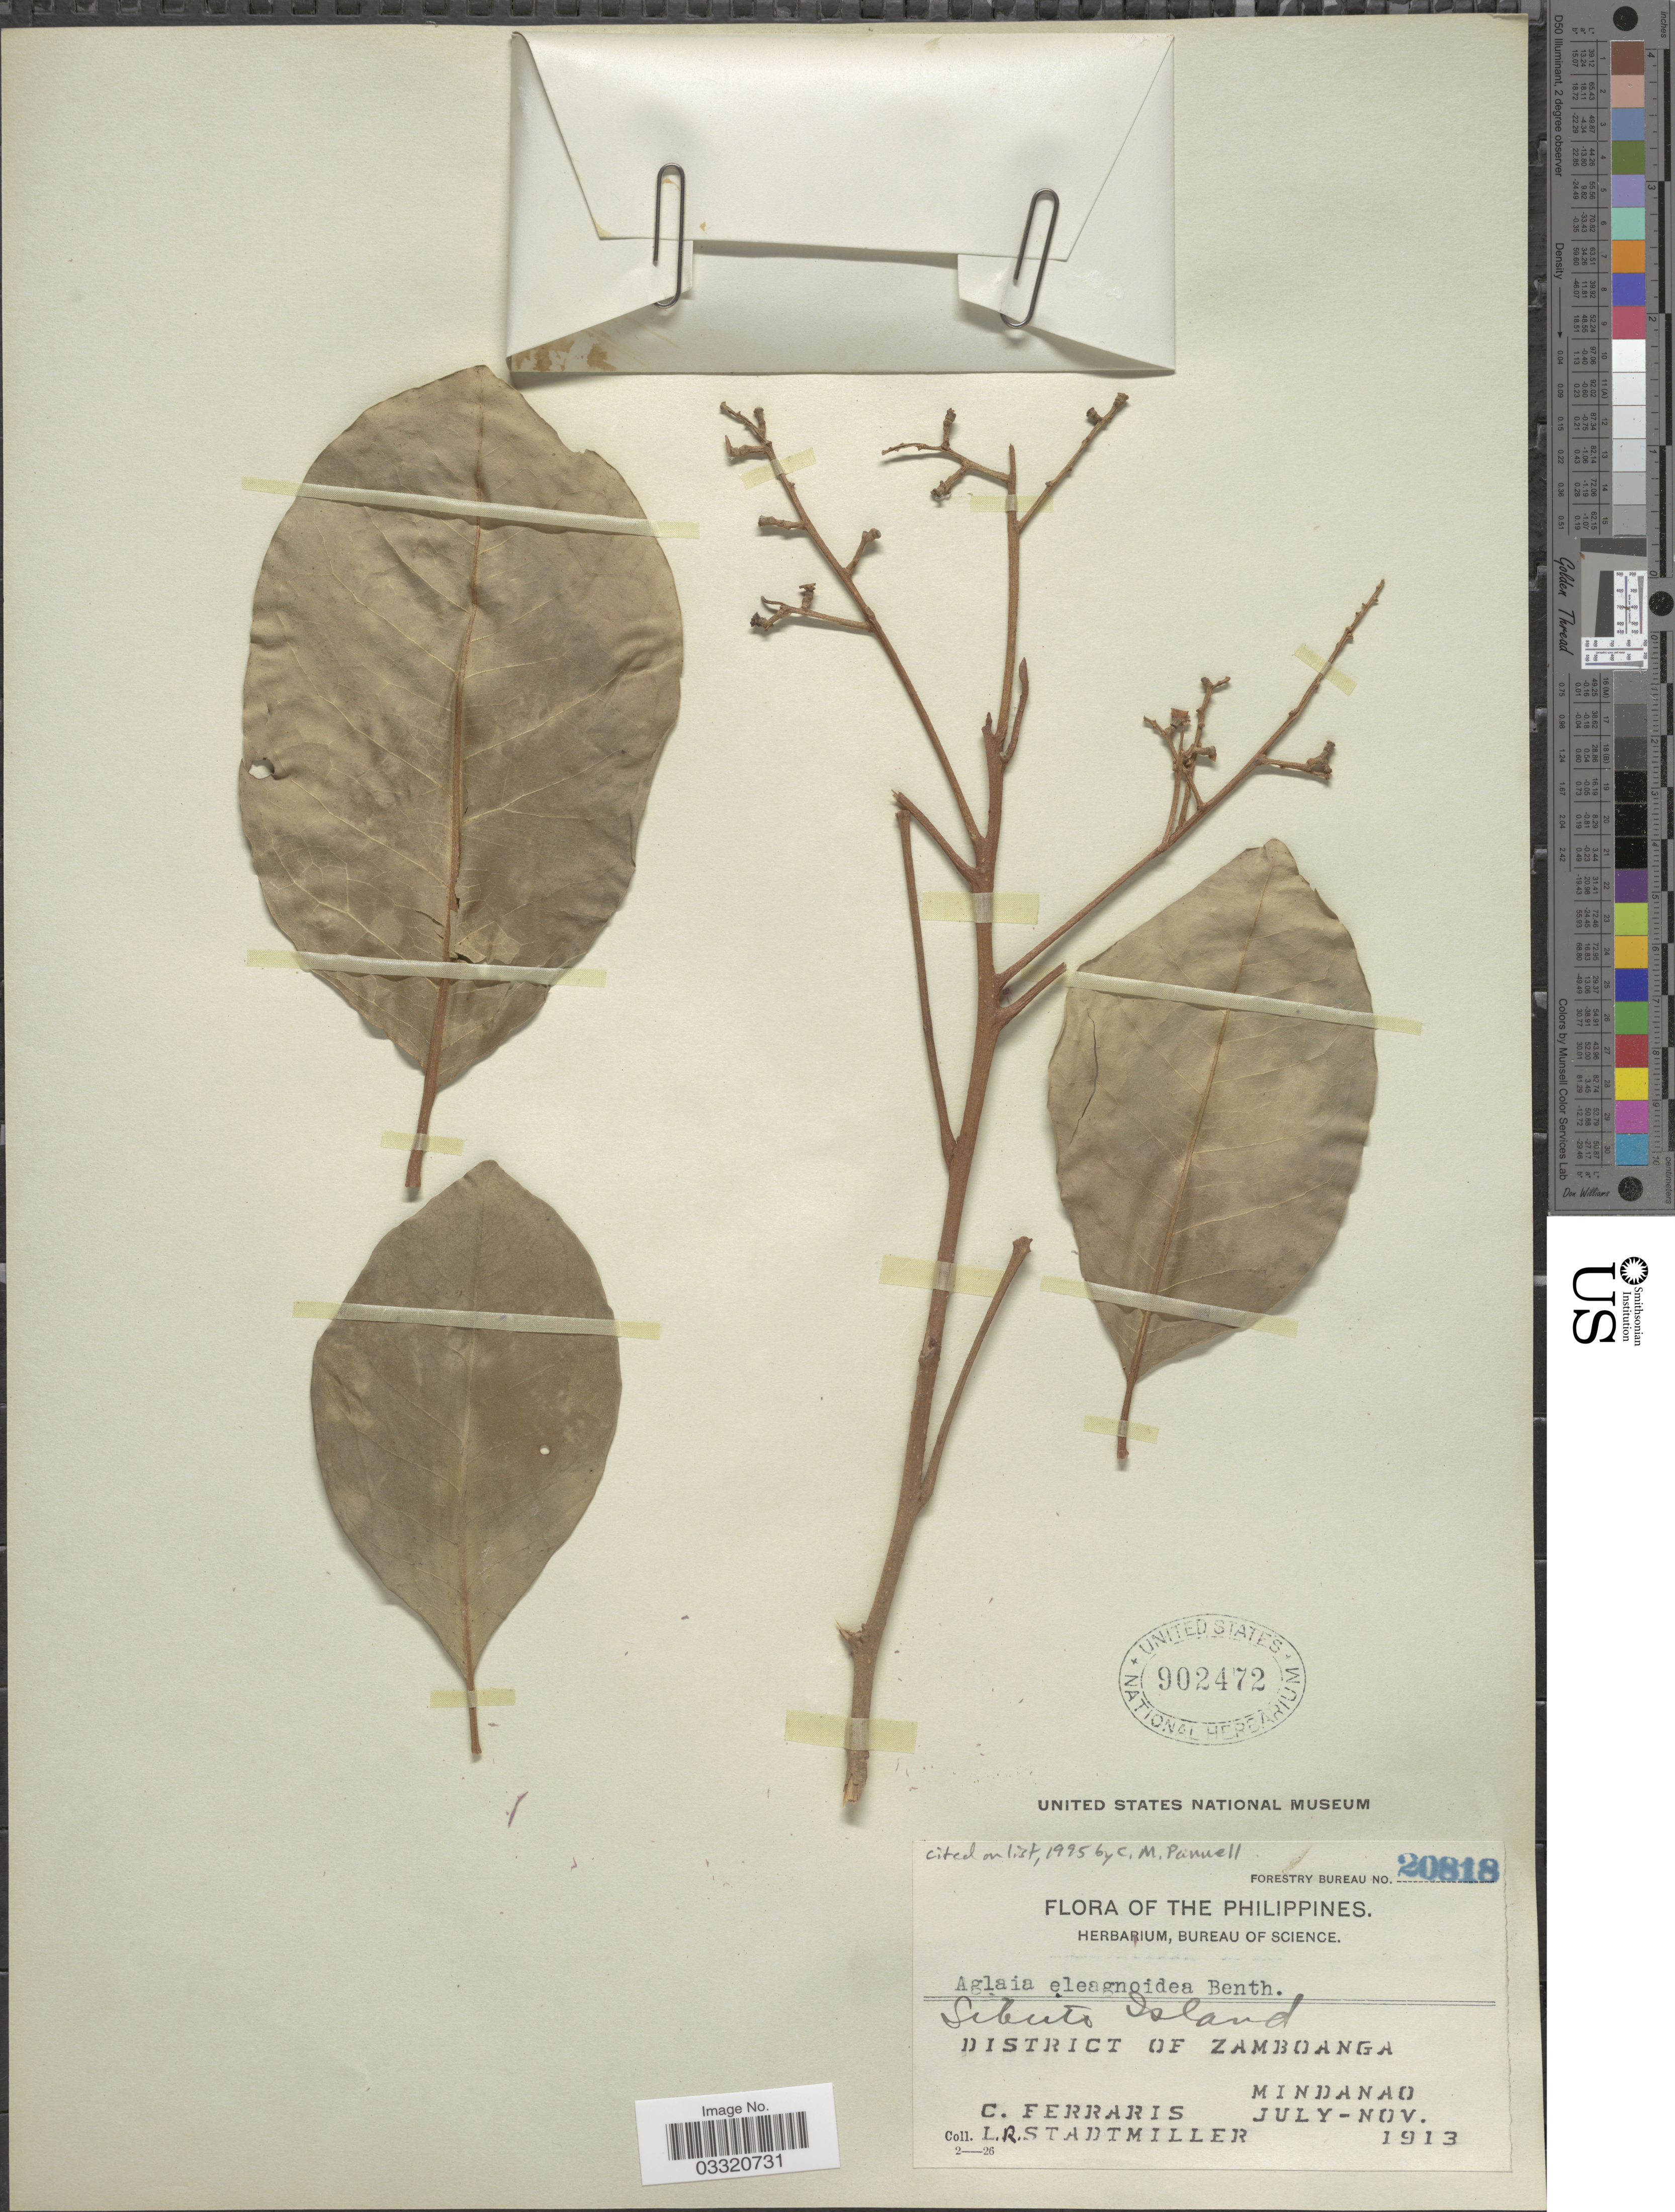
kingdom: Plantae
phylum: Tracheophyta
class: Magnoliopsida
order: Sapindales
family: Meliaceae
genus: Aglaia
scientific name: Aglaia elaeagnoidea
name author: (A. Juss.) Benth.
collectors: C. Ferraris & L. Stadtmiller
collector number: Forestry Bureau 20818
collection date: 1913-07/1913-11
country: Philippines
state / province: Muslim Mindanao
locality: Sibutu Island. District of Zamboanga, Mindanao.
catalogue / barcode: US 902472